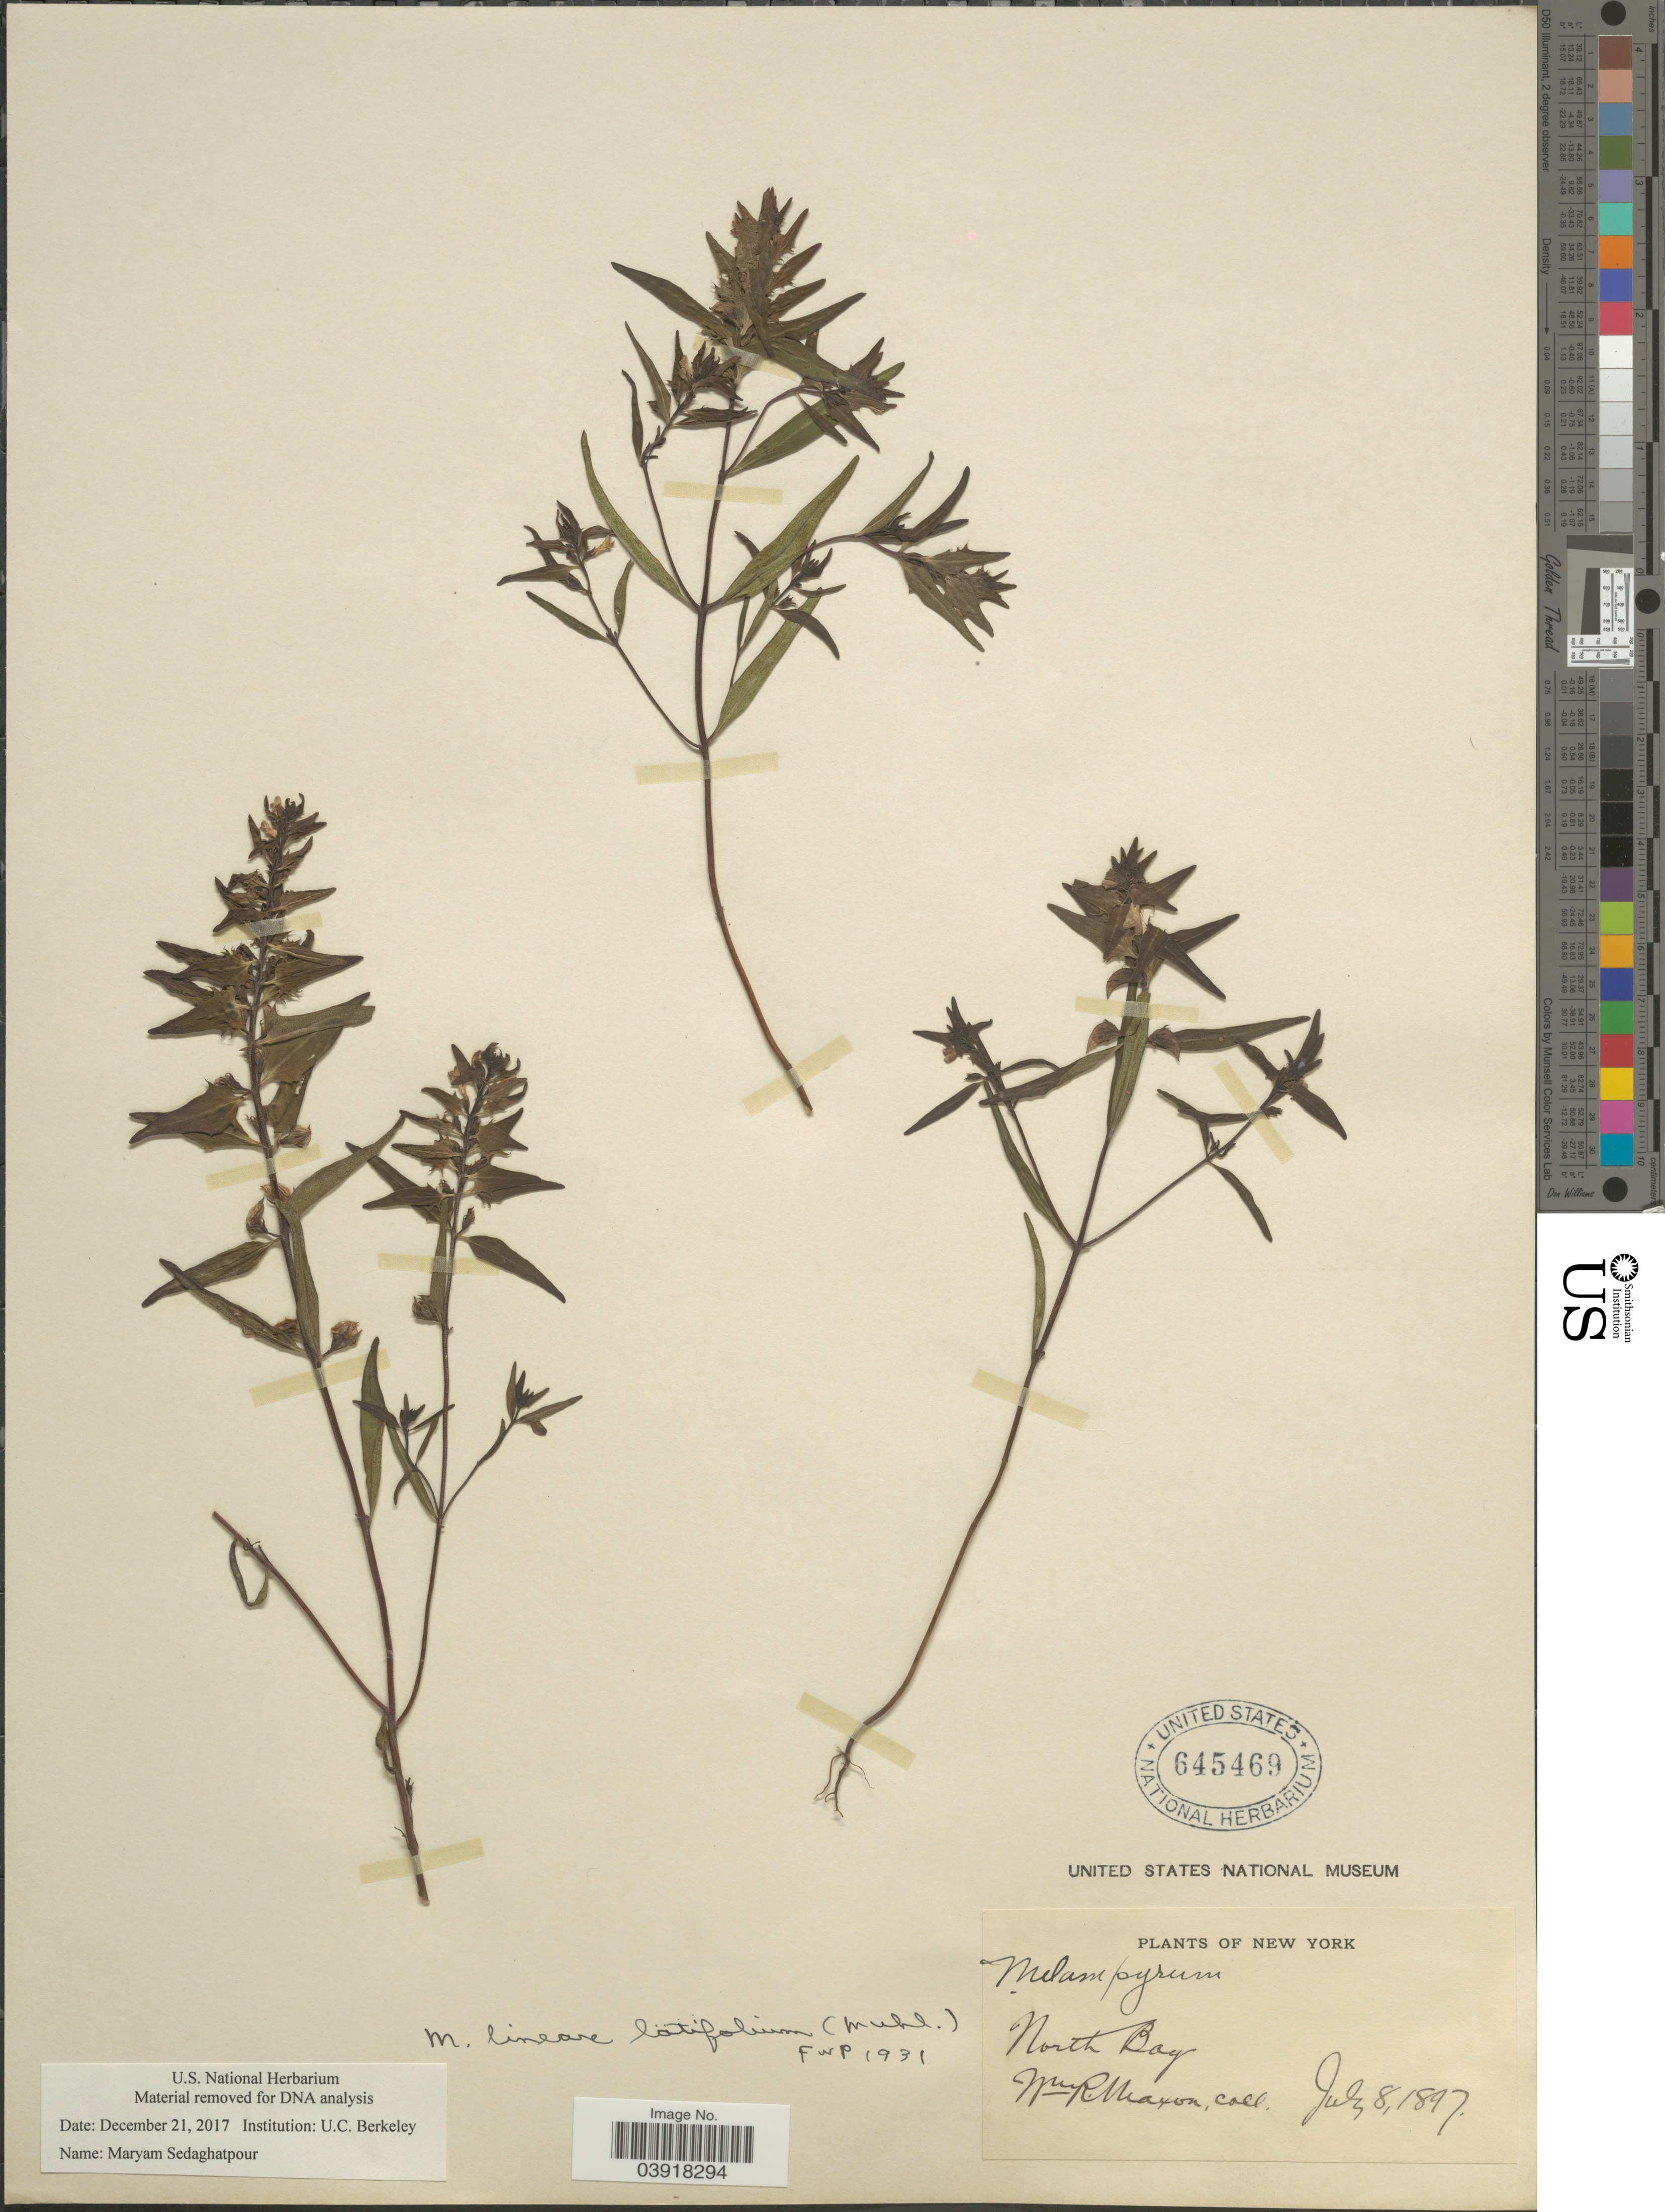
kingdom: Plantae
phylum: Tracheophyta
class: Magnoliopsida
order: Lamiales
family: Orobanchaceae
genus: Melampyrum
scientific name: Melampyrum lineare var. latifolium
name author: (Muhl.) P. Beauv.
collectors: W. R. Maxon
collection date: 1897-07-08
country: United States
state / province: New York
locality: North Bay.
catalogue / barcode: US 645469